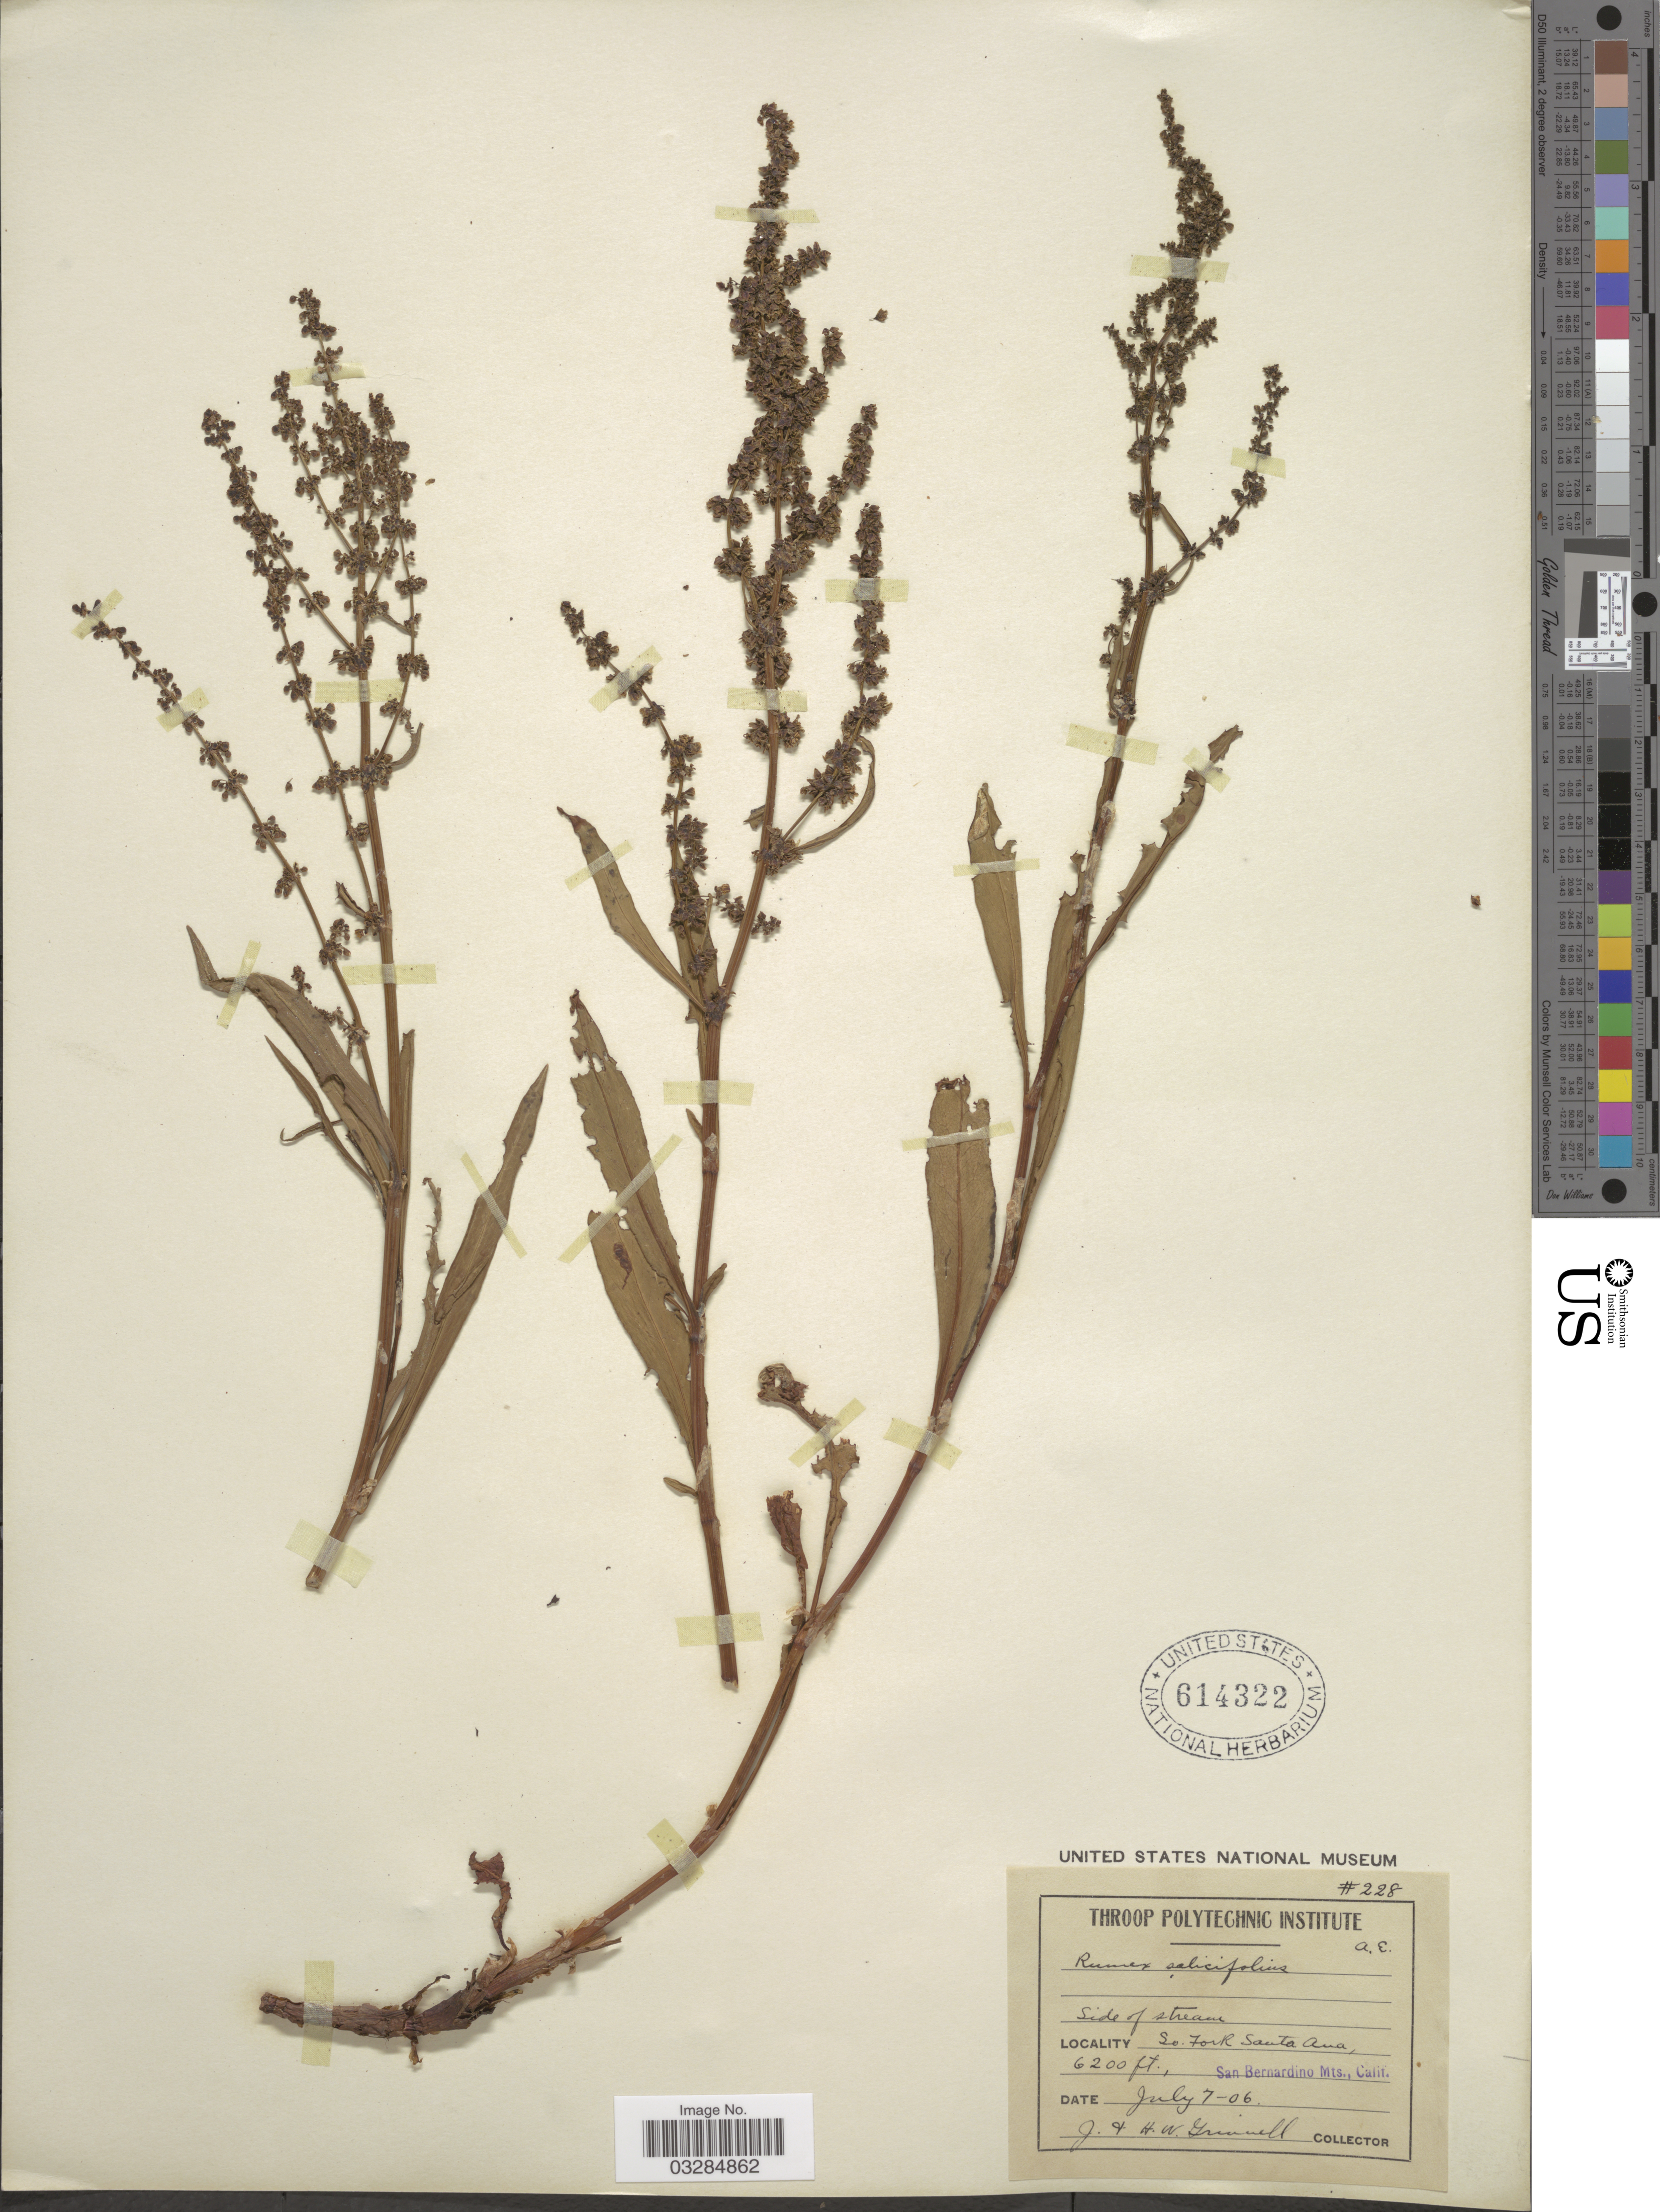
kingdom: Plantae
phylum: Tracheophyta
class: Magnoliopsida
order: Caryophyllales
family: Polygonaceae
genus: Rumex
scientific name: Rumex triangulivalvis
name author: (Danser) Rech. f.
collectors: J. Grinnell & H. Grinnell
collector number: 228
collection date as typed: Transcribed d/m/y: 7/7/6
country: United States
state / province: California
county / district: San Bernardino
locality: Side of stream. So. Fork Santa Ana, San Bernardino Mts., Calif.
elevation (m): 1890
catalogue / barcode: US 614322